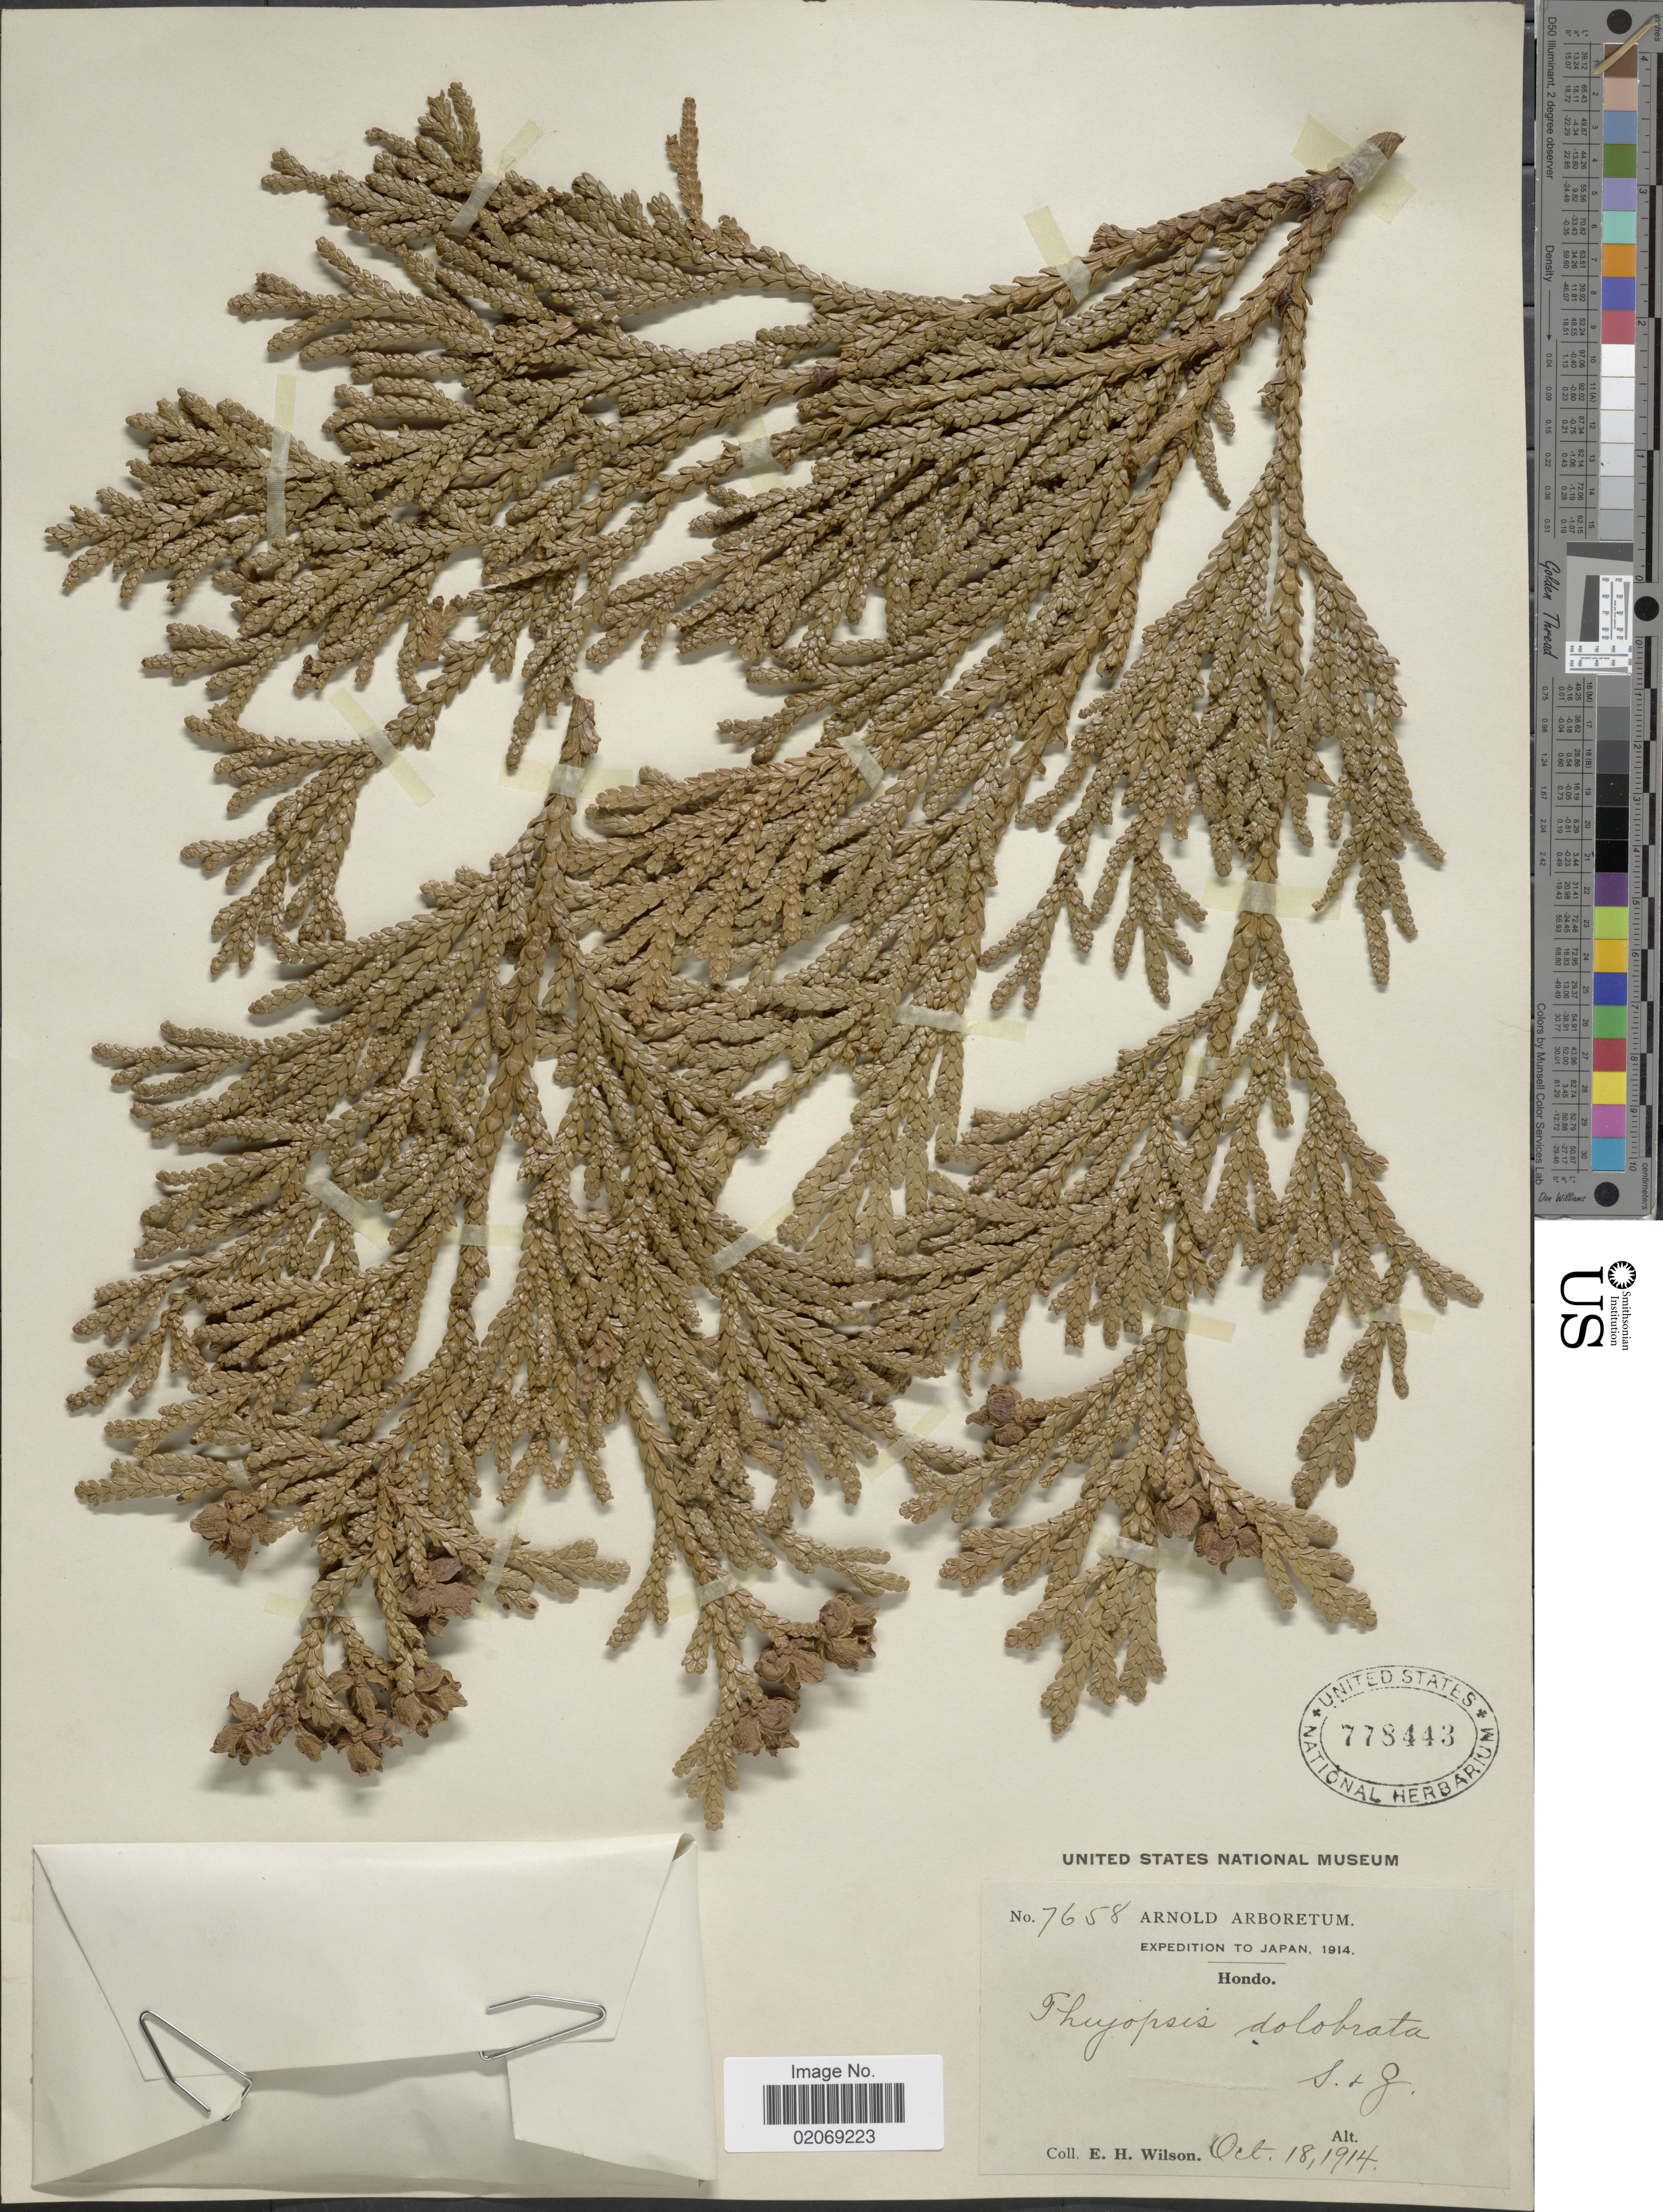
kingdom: Plantae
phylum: Tracheophyta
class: Pinopsida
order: Pinales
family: Cupressaceae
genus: Thujopsis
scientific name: Thujopsis dolabrata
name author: (Thunb. ex L. f.) Siebold & Zucc.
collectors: E. Wilson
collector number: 7658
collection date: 1914-10-18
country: Japan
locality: Hondo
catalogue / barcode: US 778443